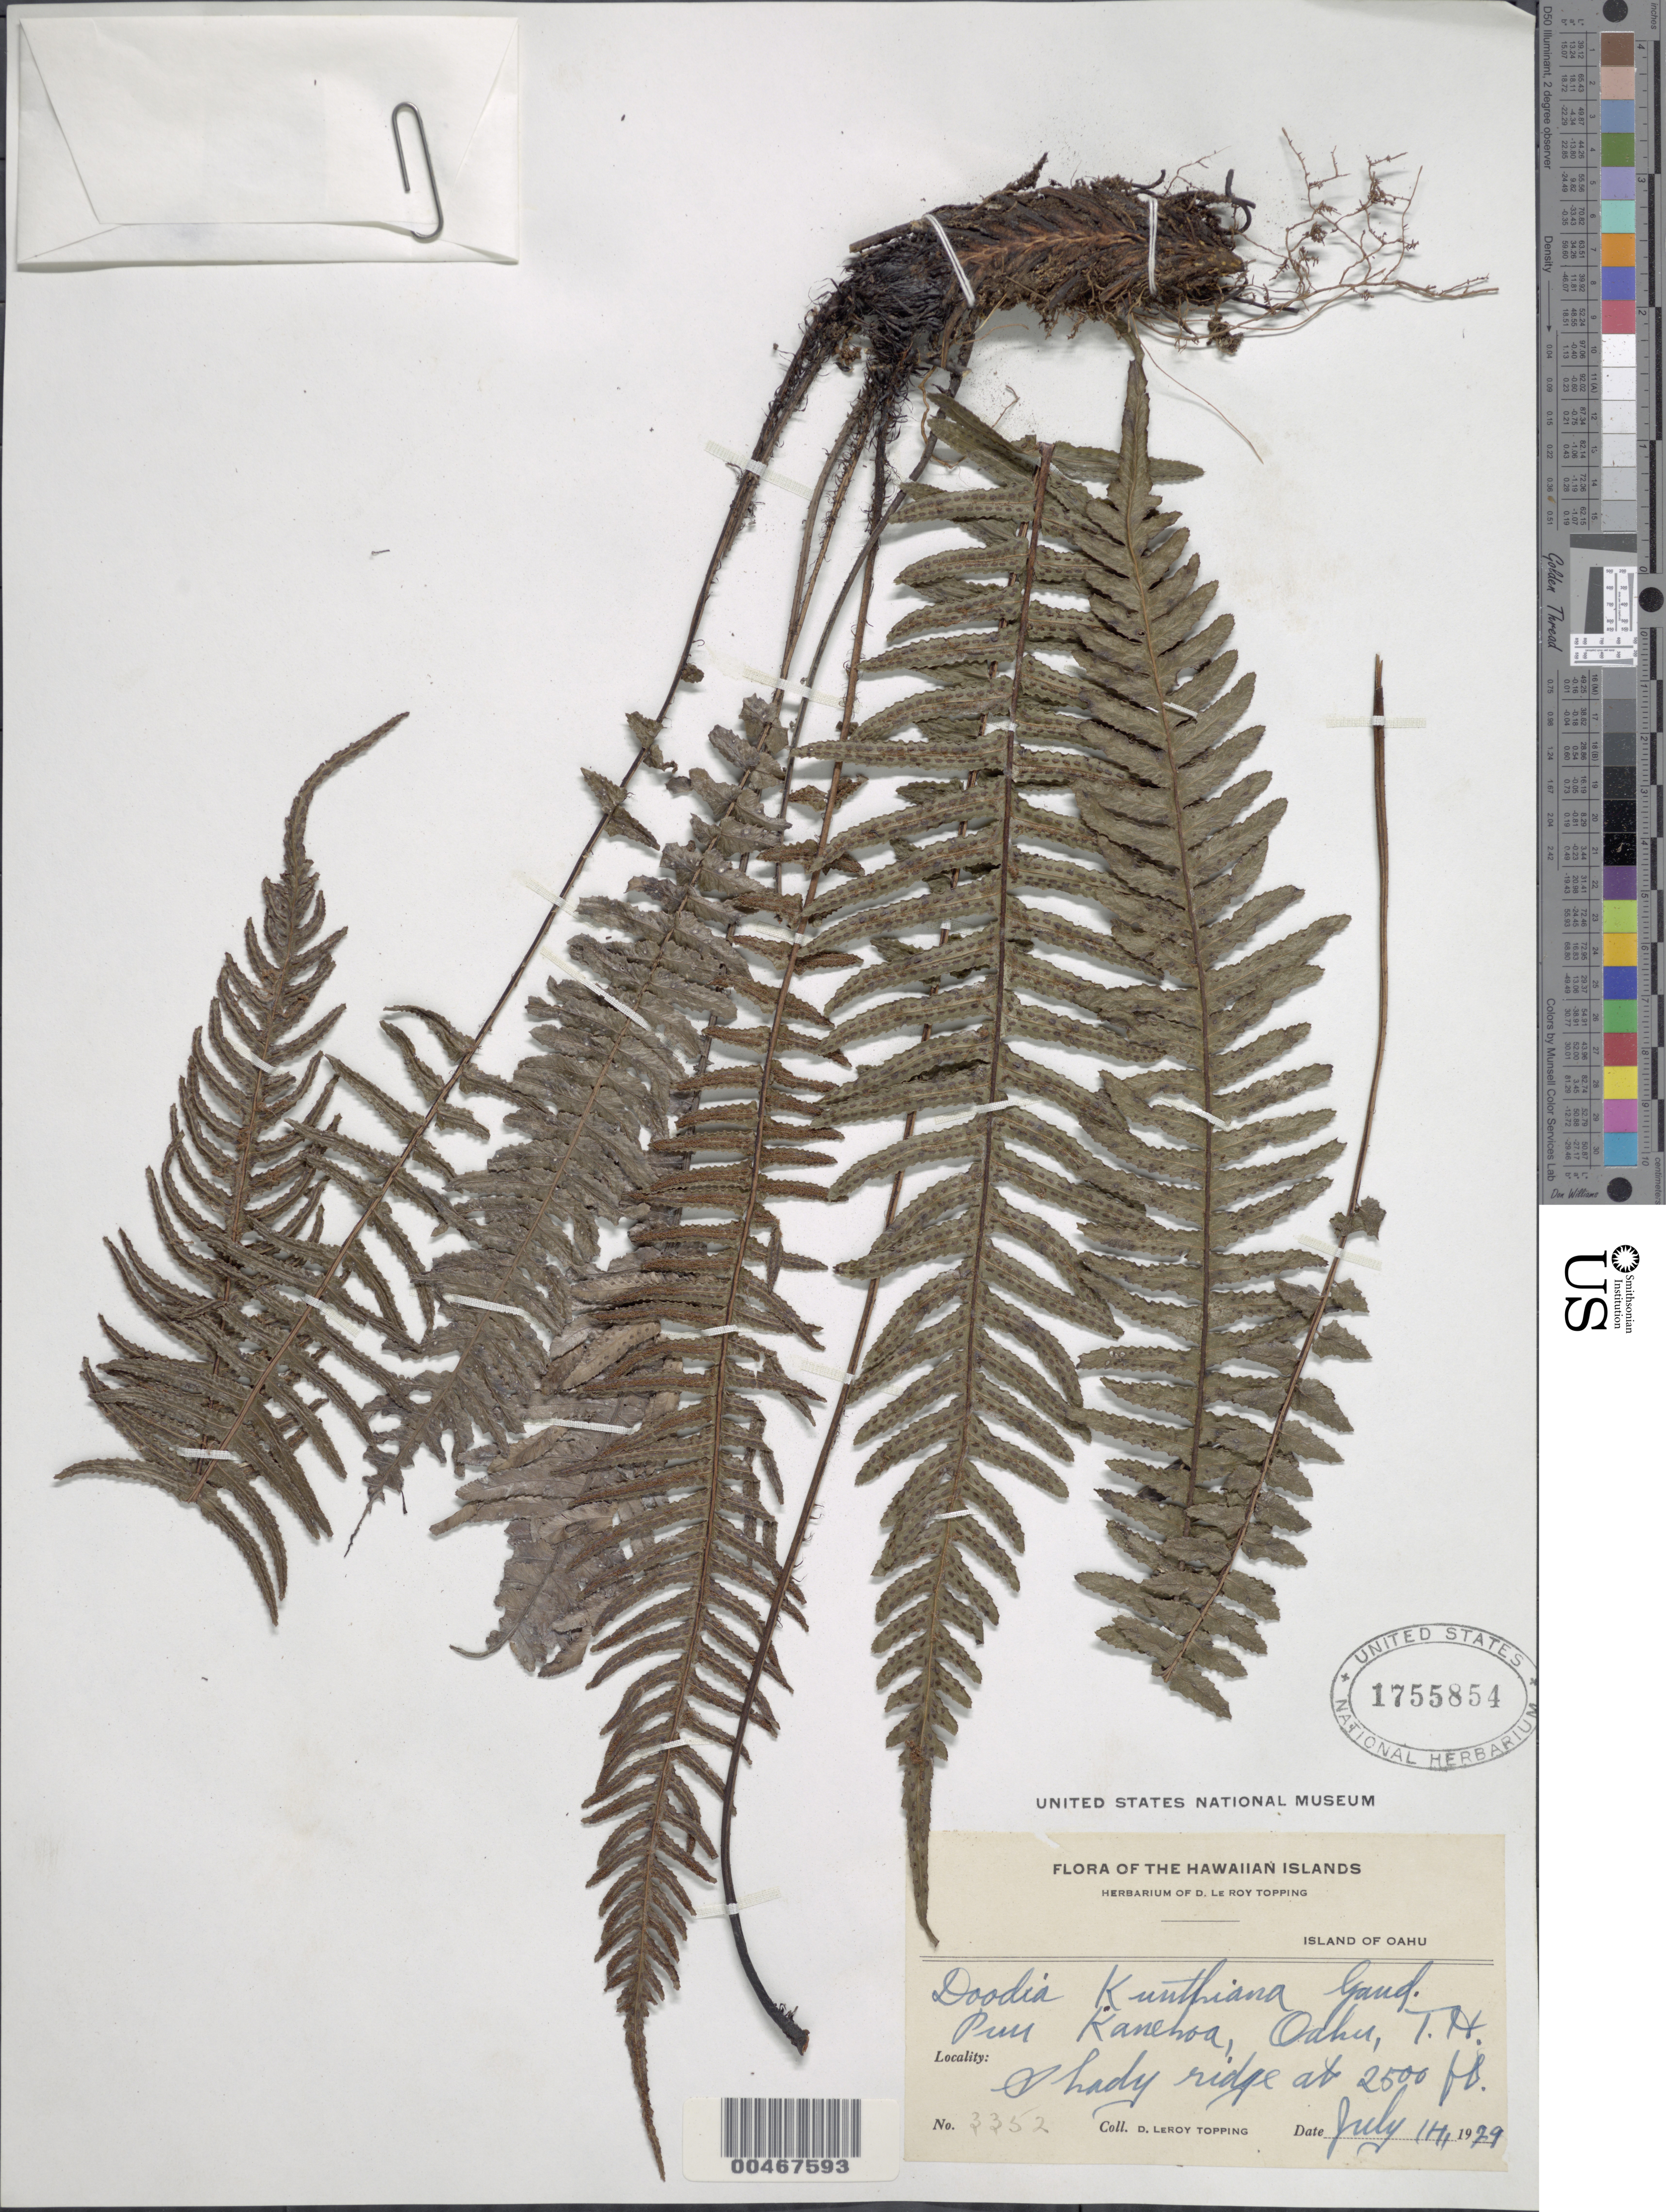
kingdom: Plantae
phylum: Tracheophyta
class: Polypodiopsida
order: Polypodiales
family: Blechnaceae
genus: Doodia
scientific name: Doodia kunthiana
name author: Gaudich.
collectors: D. L. Topping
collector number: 3352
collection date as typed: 14 Jul 1929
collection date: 1929-07-14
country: United States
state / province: Hawaii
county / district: Honolulu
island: Oahu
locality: Puu Kanehoa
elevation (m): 762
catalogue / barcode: US 1755854